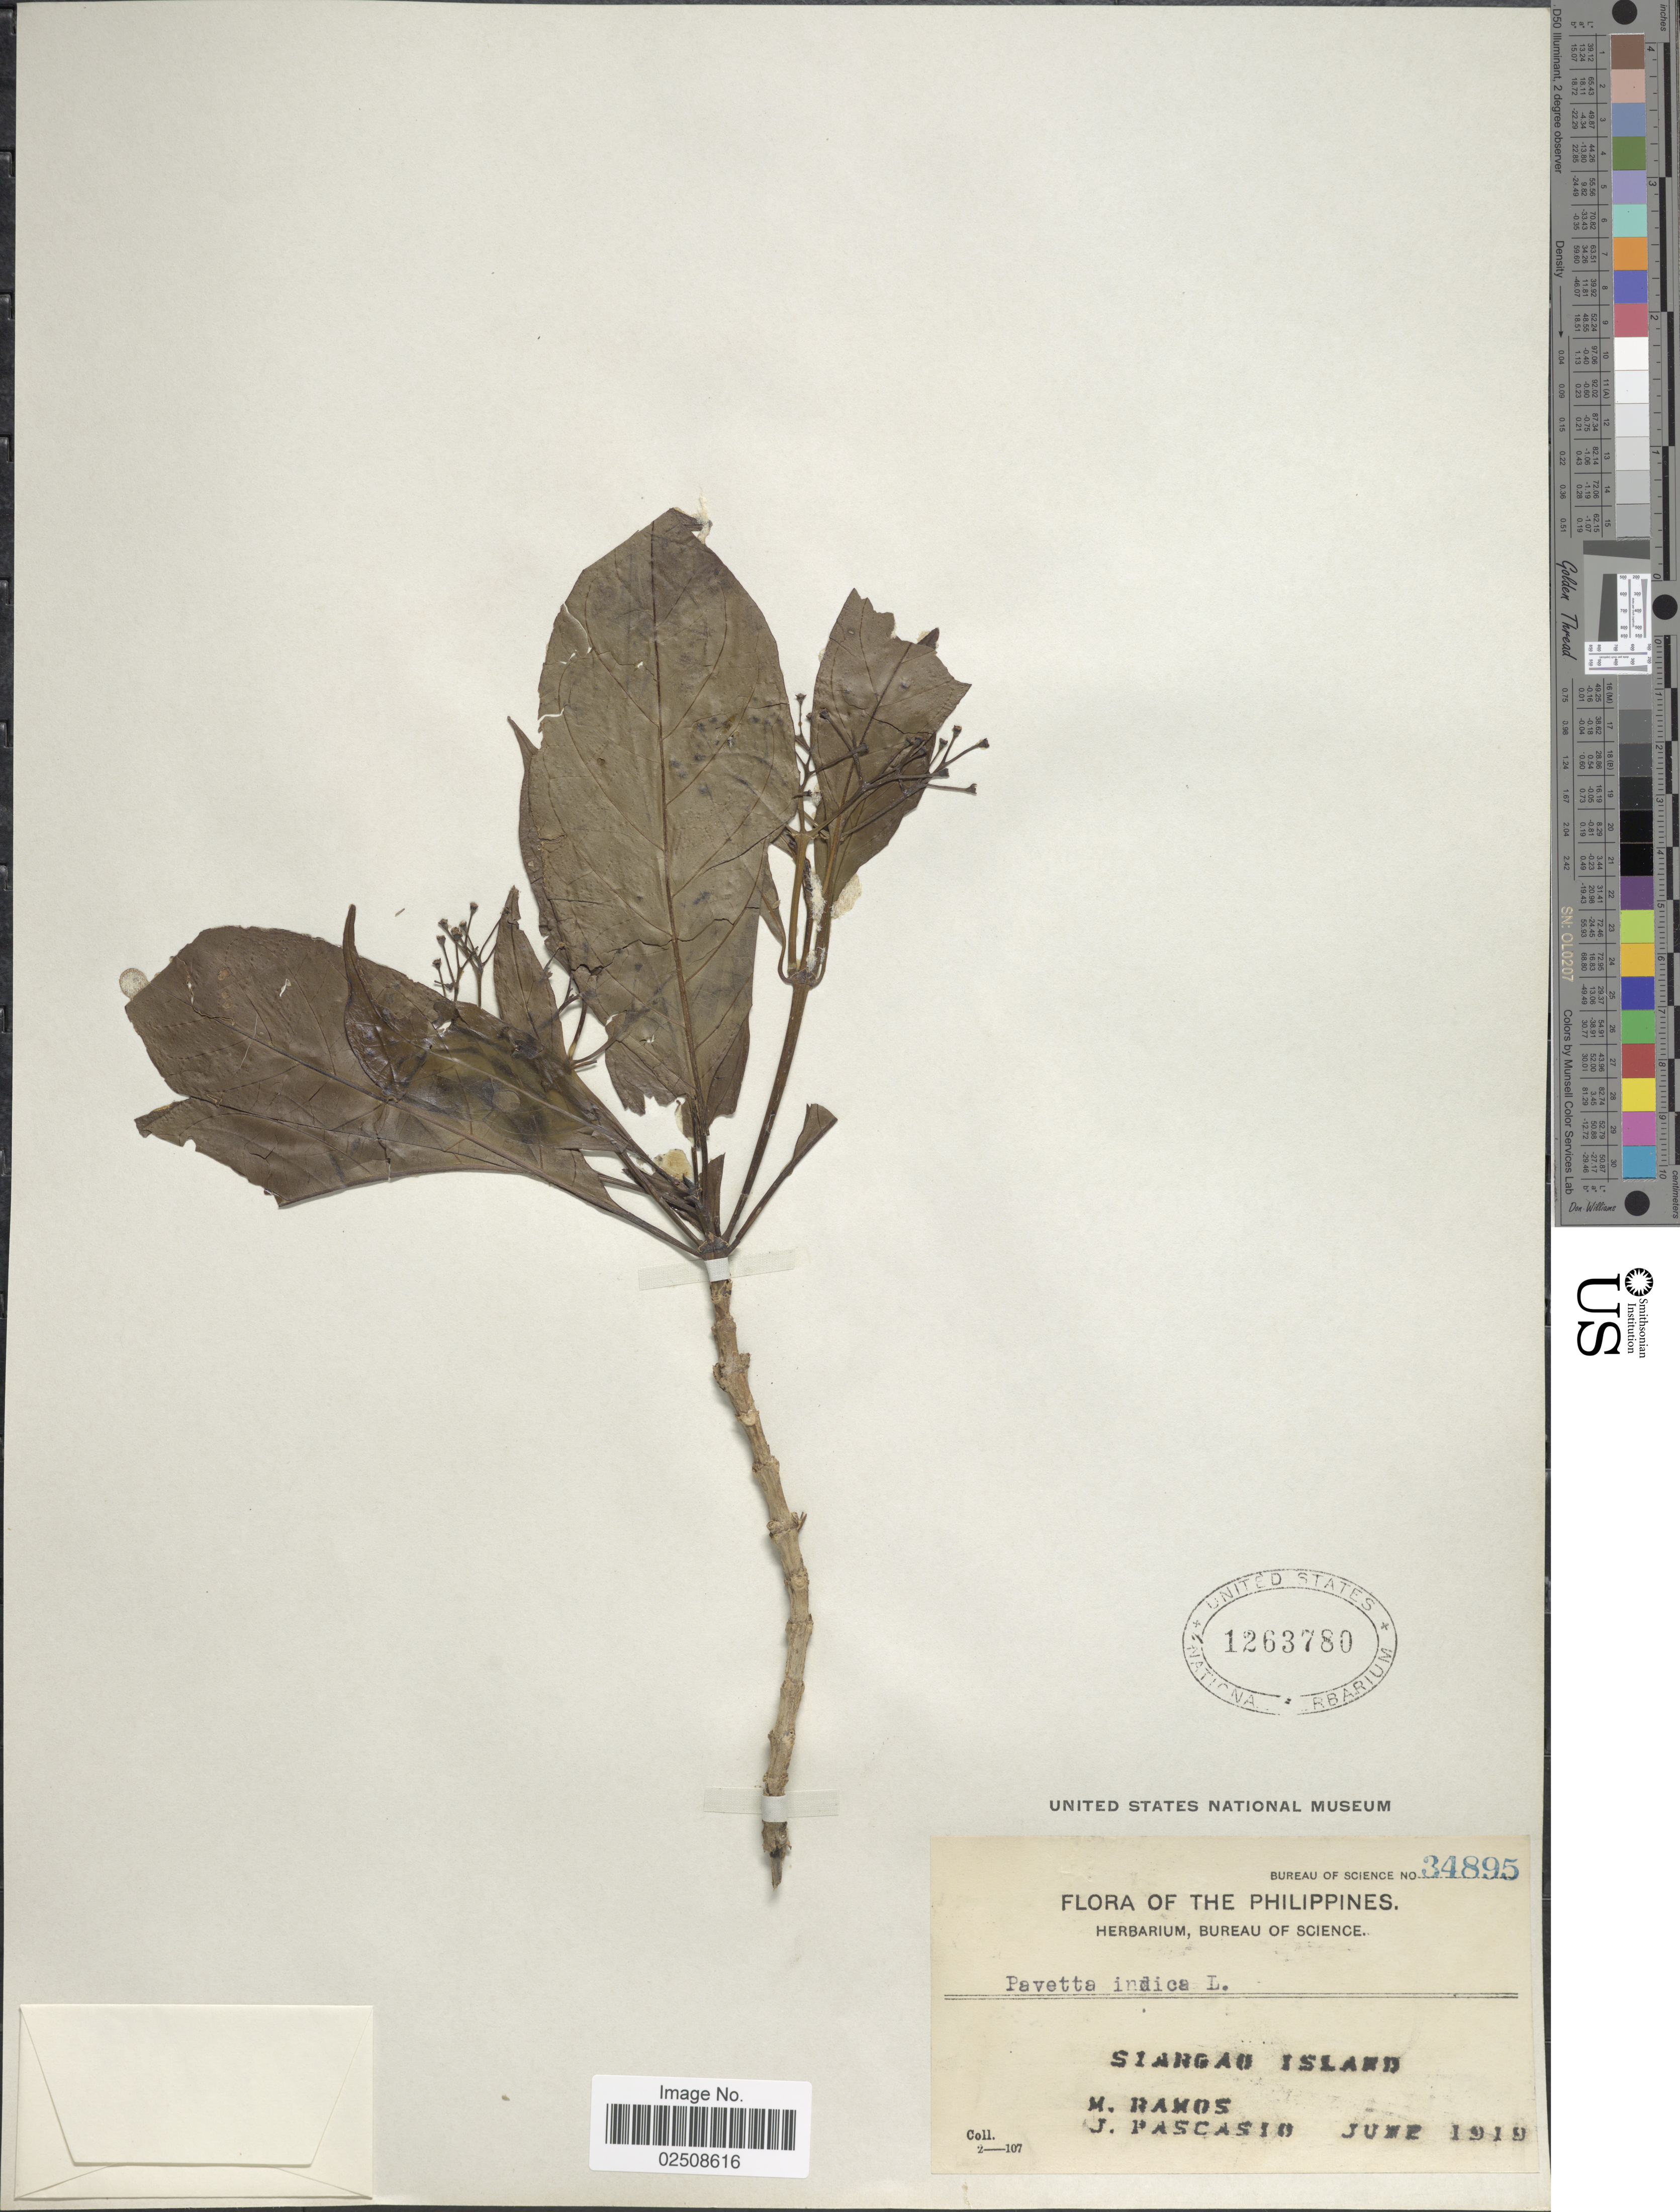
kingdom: Plantae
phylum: Tracheophyta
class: Magnoliopsida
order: Gentianales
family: Rubiaceae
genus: Pavetta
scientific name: Pavetta indica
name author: L.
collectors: M. Ramos & J. Pascasio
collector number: Bureau of Science 34895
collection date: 1919-06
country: Philippines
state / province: Caraga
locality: Siargao Island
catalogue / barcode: US 1263780